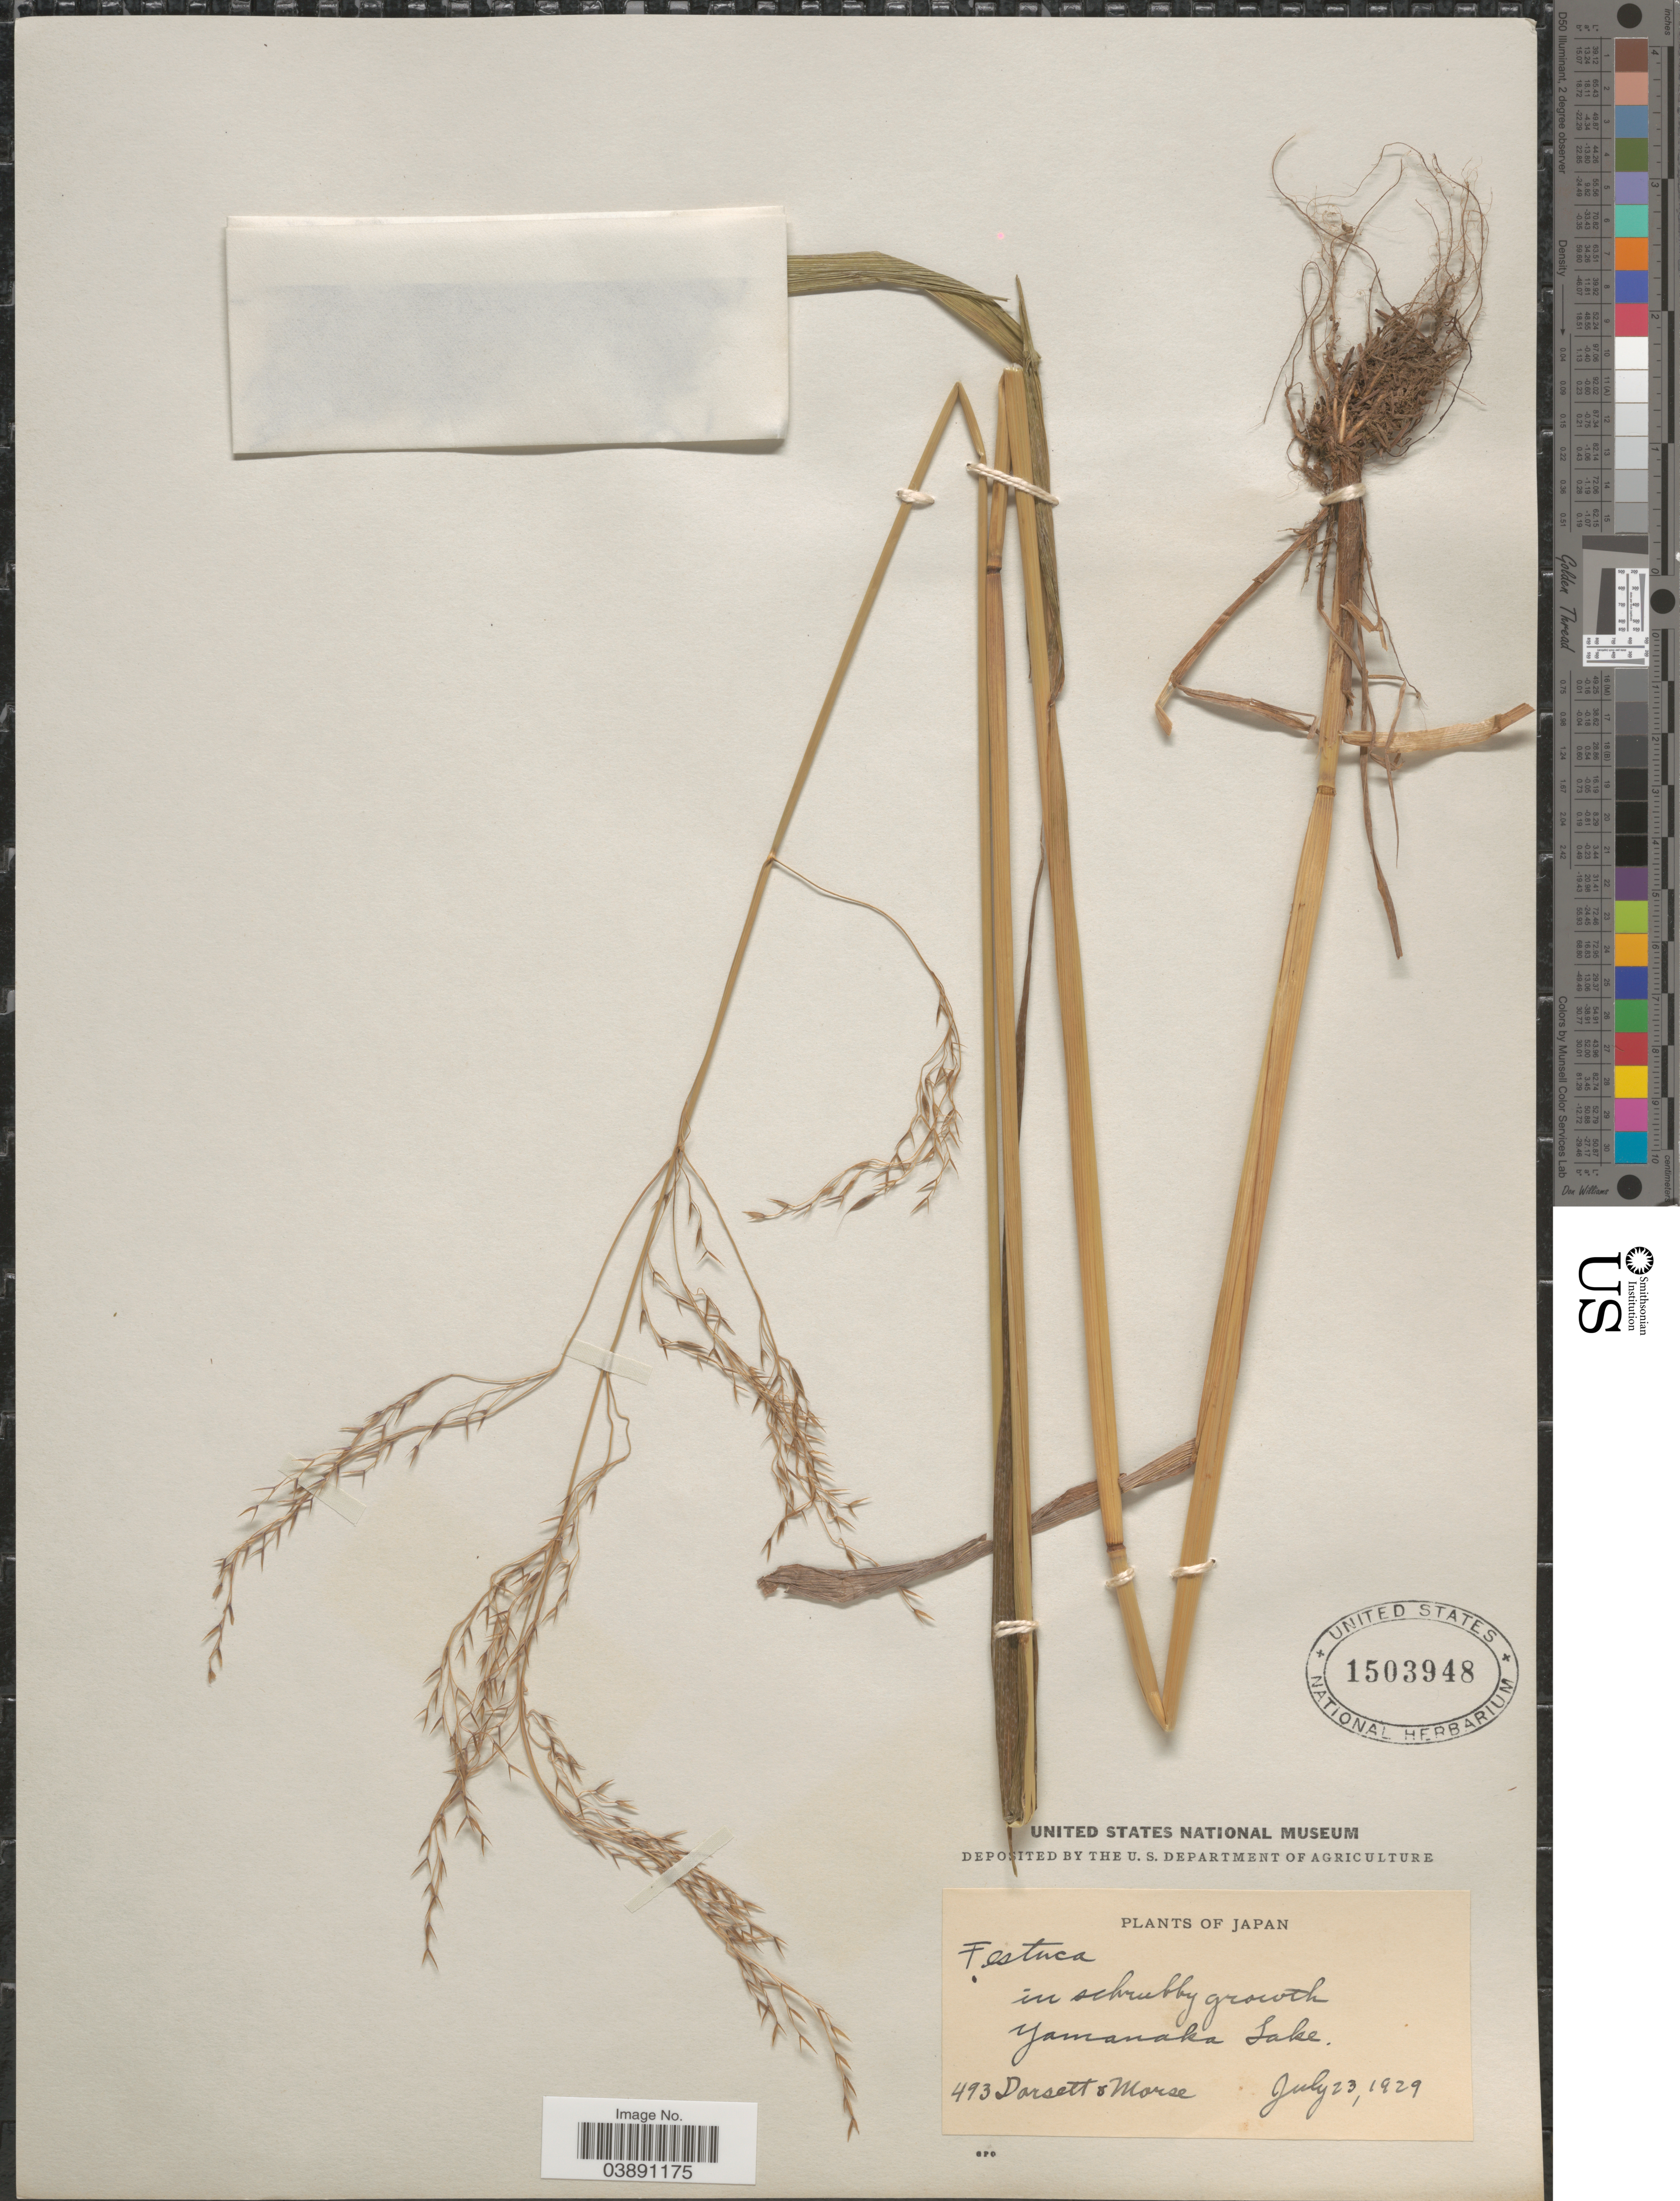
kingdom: Plantae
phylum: Tracheophyta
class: Liliopsida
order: Poales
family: Poaceae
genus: Festuca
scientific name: Festuca subulata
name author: Trin.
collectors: -- Dorsett & -. Morse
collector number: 493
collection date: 1929-07-23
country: Japan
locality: Yamanaka Lake.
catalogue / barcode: US 1503948